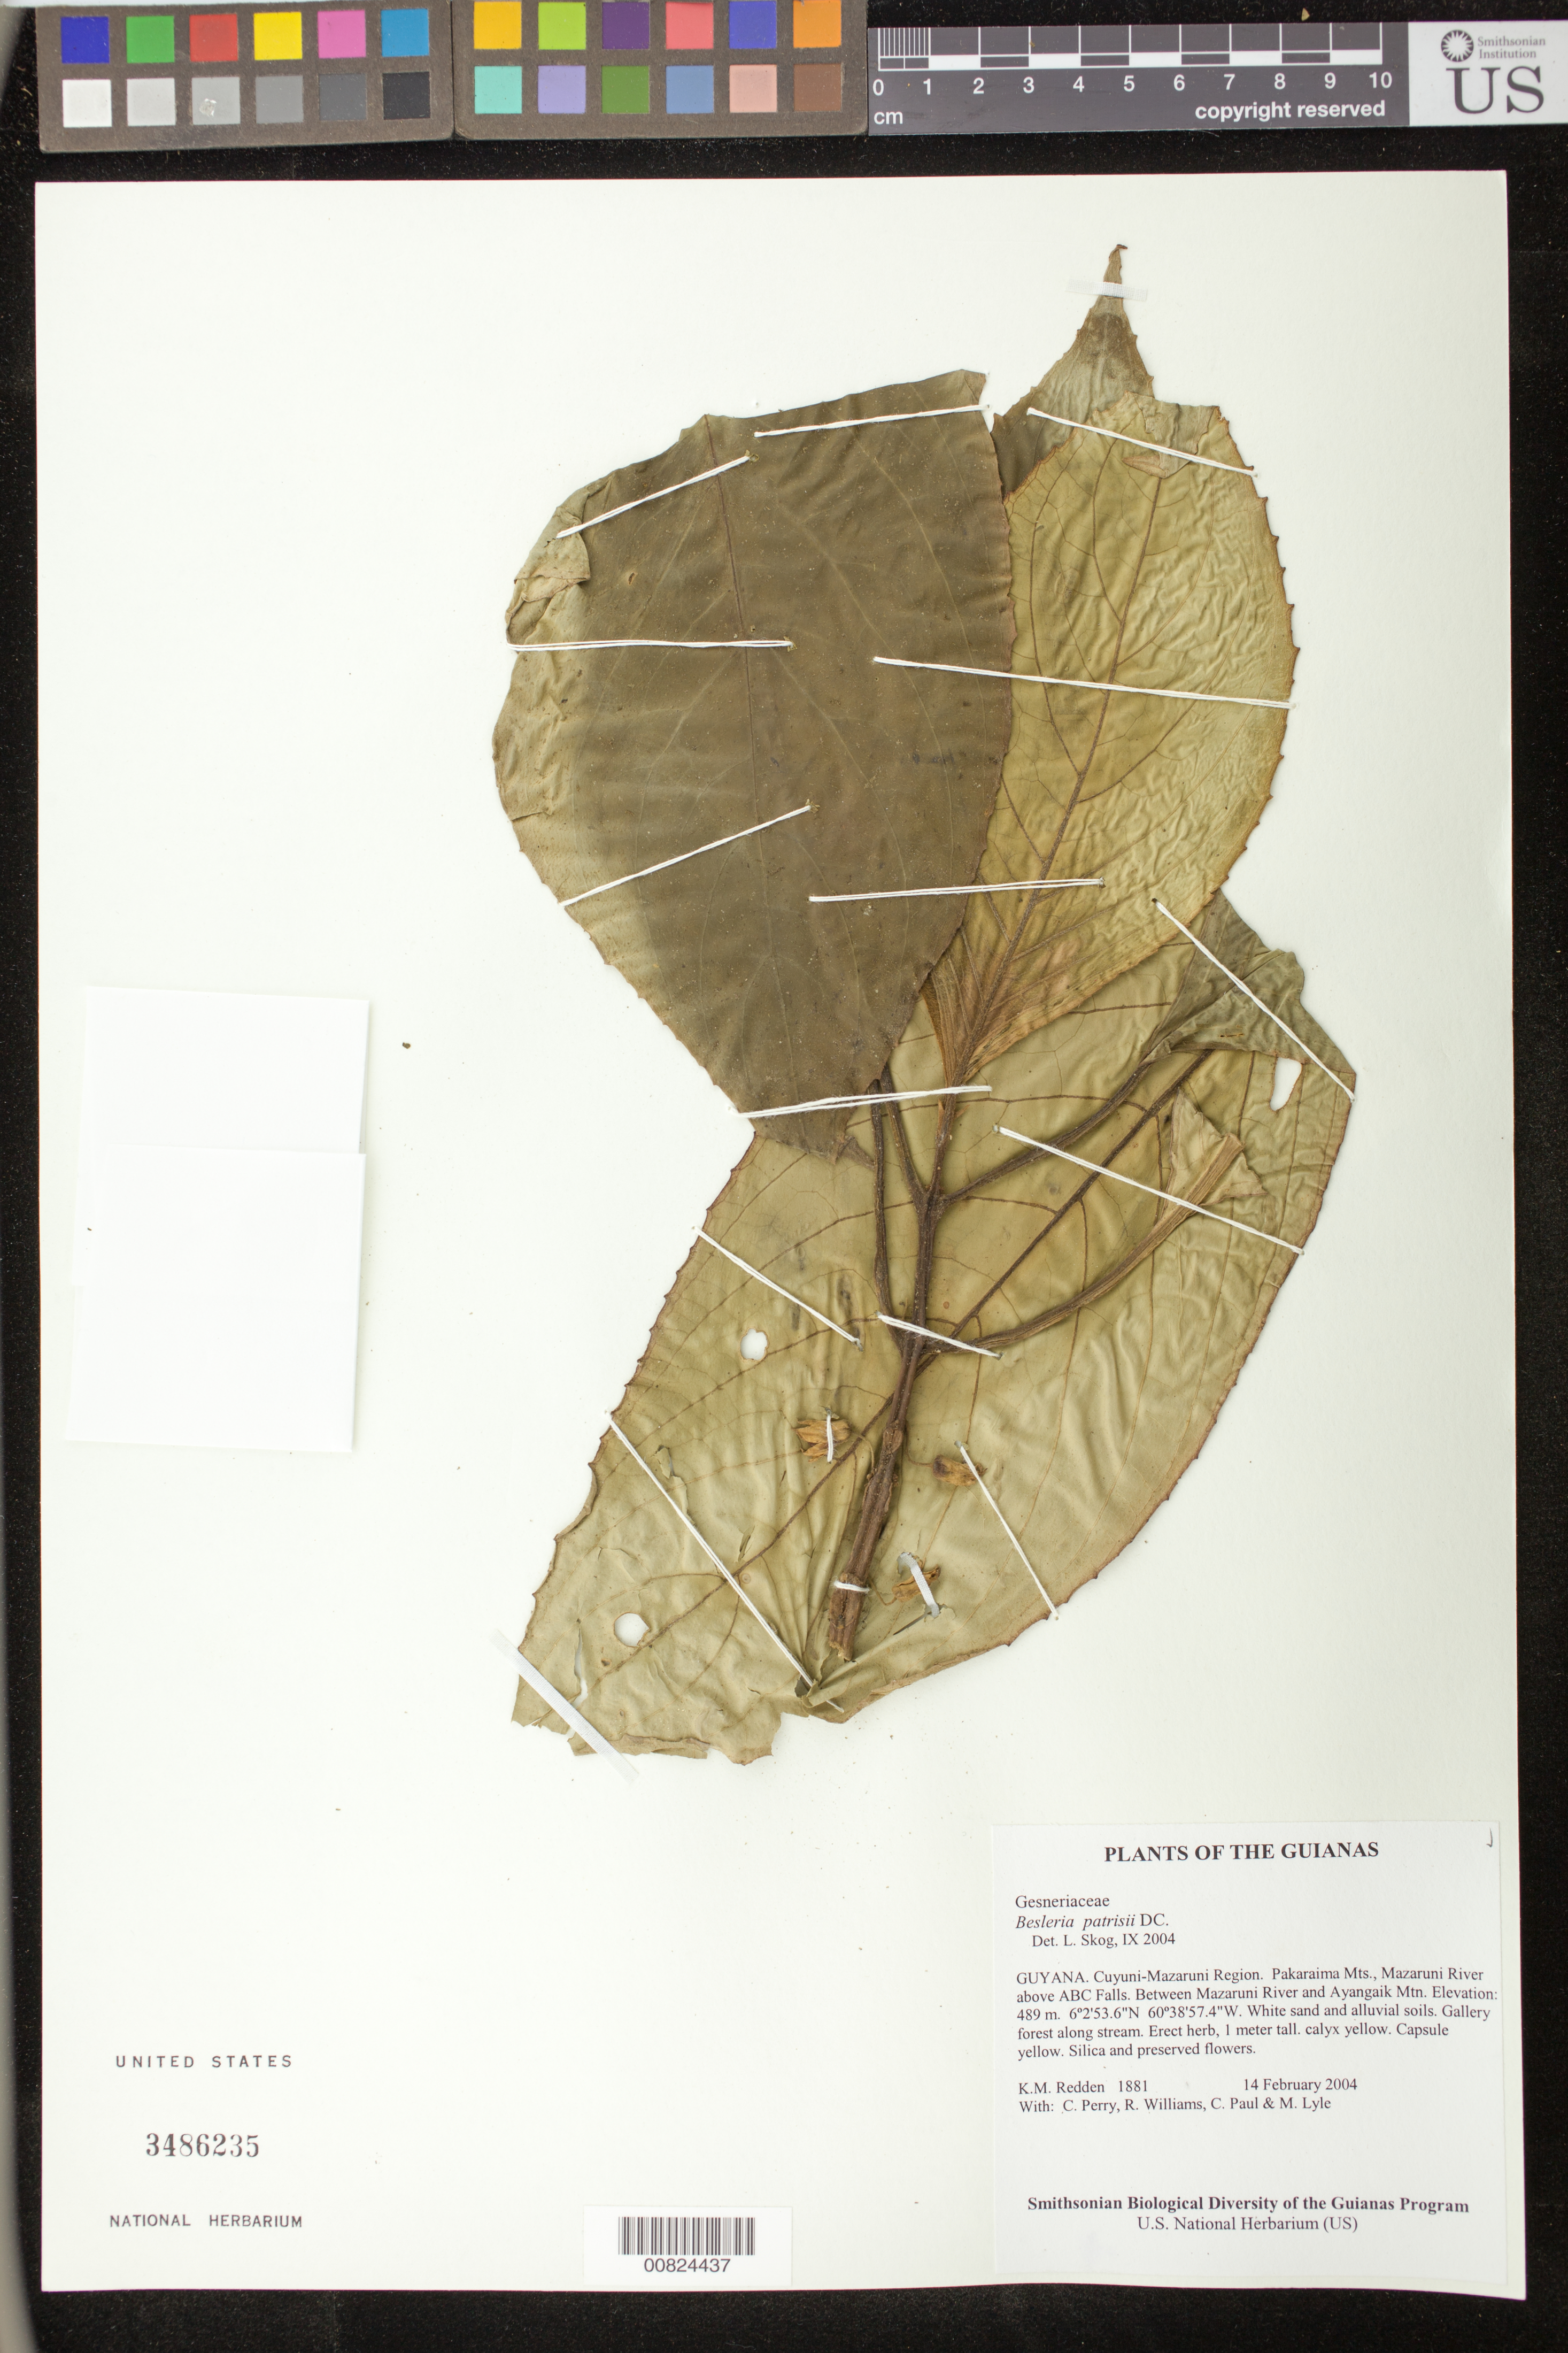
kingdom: Plantae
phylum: Tracheophyta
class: Magnoliopsida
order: Lamiales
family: Gesneriaceae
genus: Besleria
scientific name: Besleria patrisii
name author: DC.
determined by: Feuillet, C.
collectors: K. M. Redden & et al.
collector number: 1881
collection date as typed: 14 Feb 2004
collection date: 2004-02-14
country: Guyana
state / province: Cuyuni-Mazaruni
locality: Pakaraima Mts., Mazaruni River above ABC Falls. Between Mazaruni River and Ayangaik Mtn.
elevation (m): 489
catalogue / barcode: US 3486235